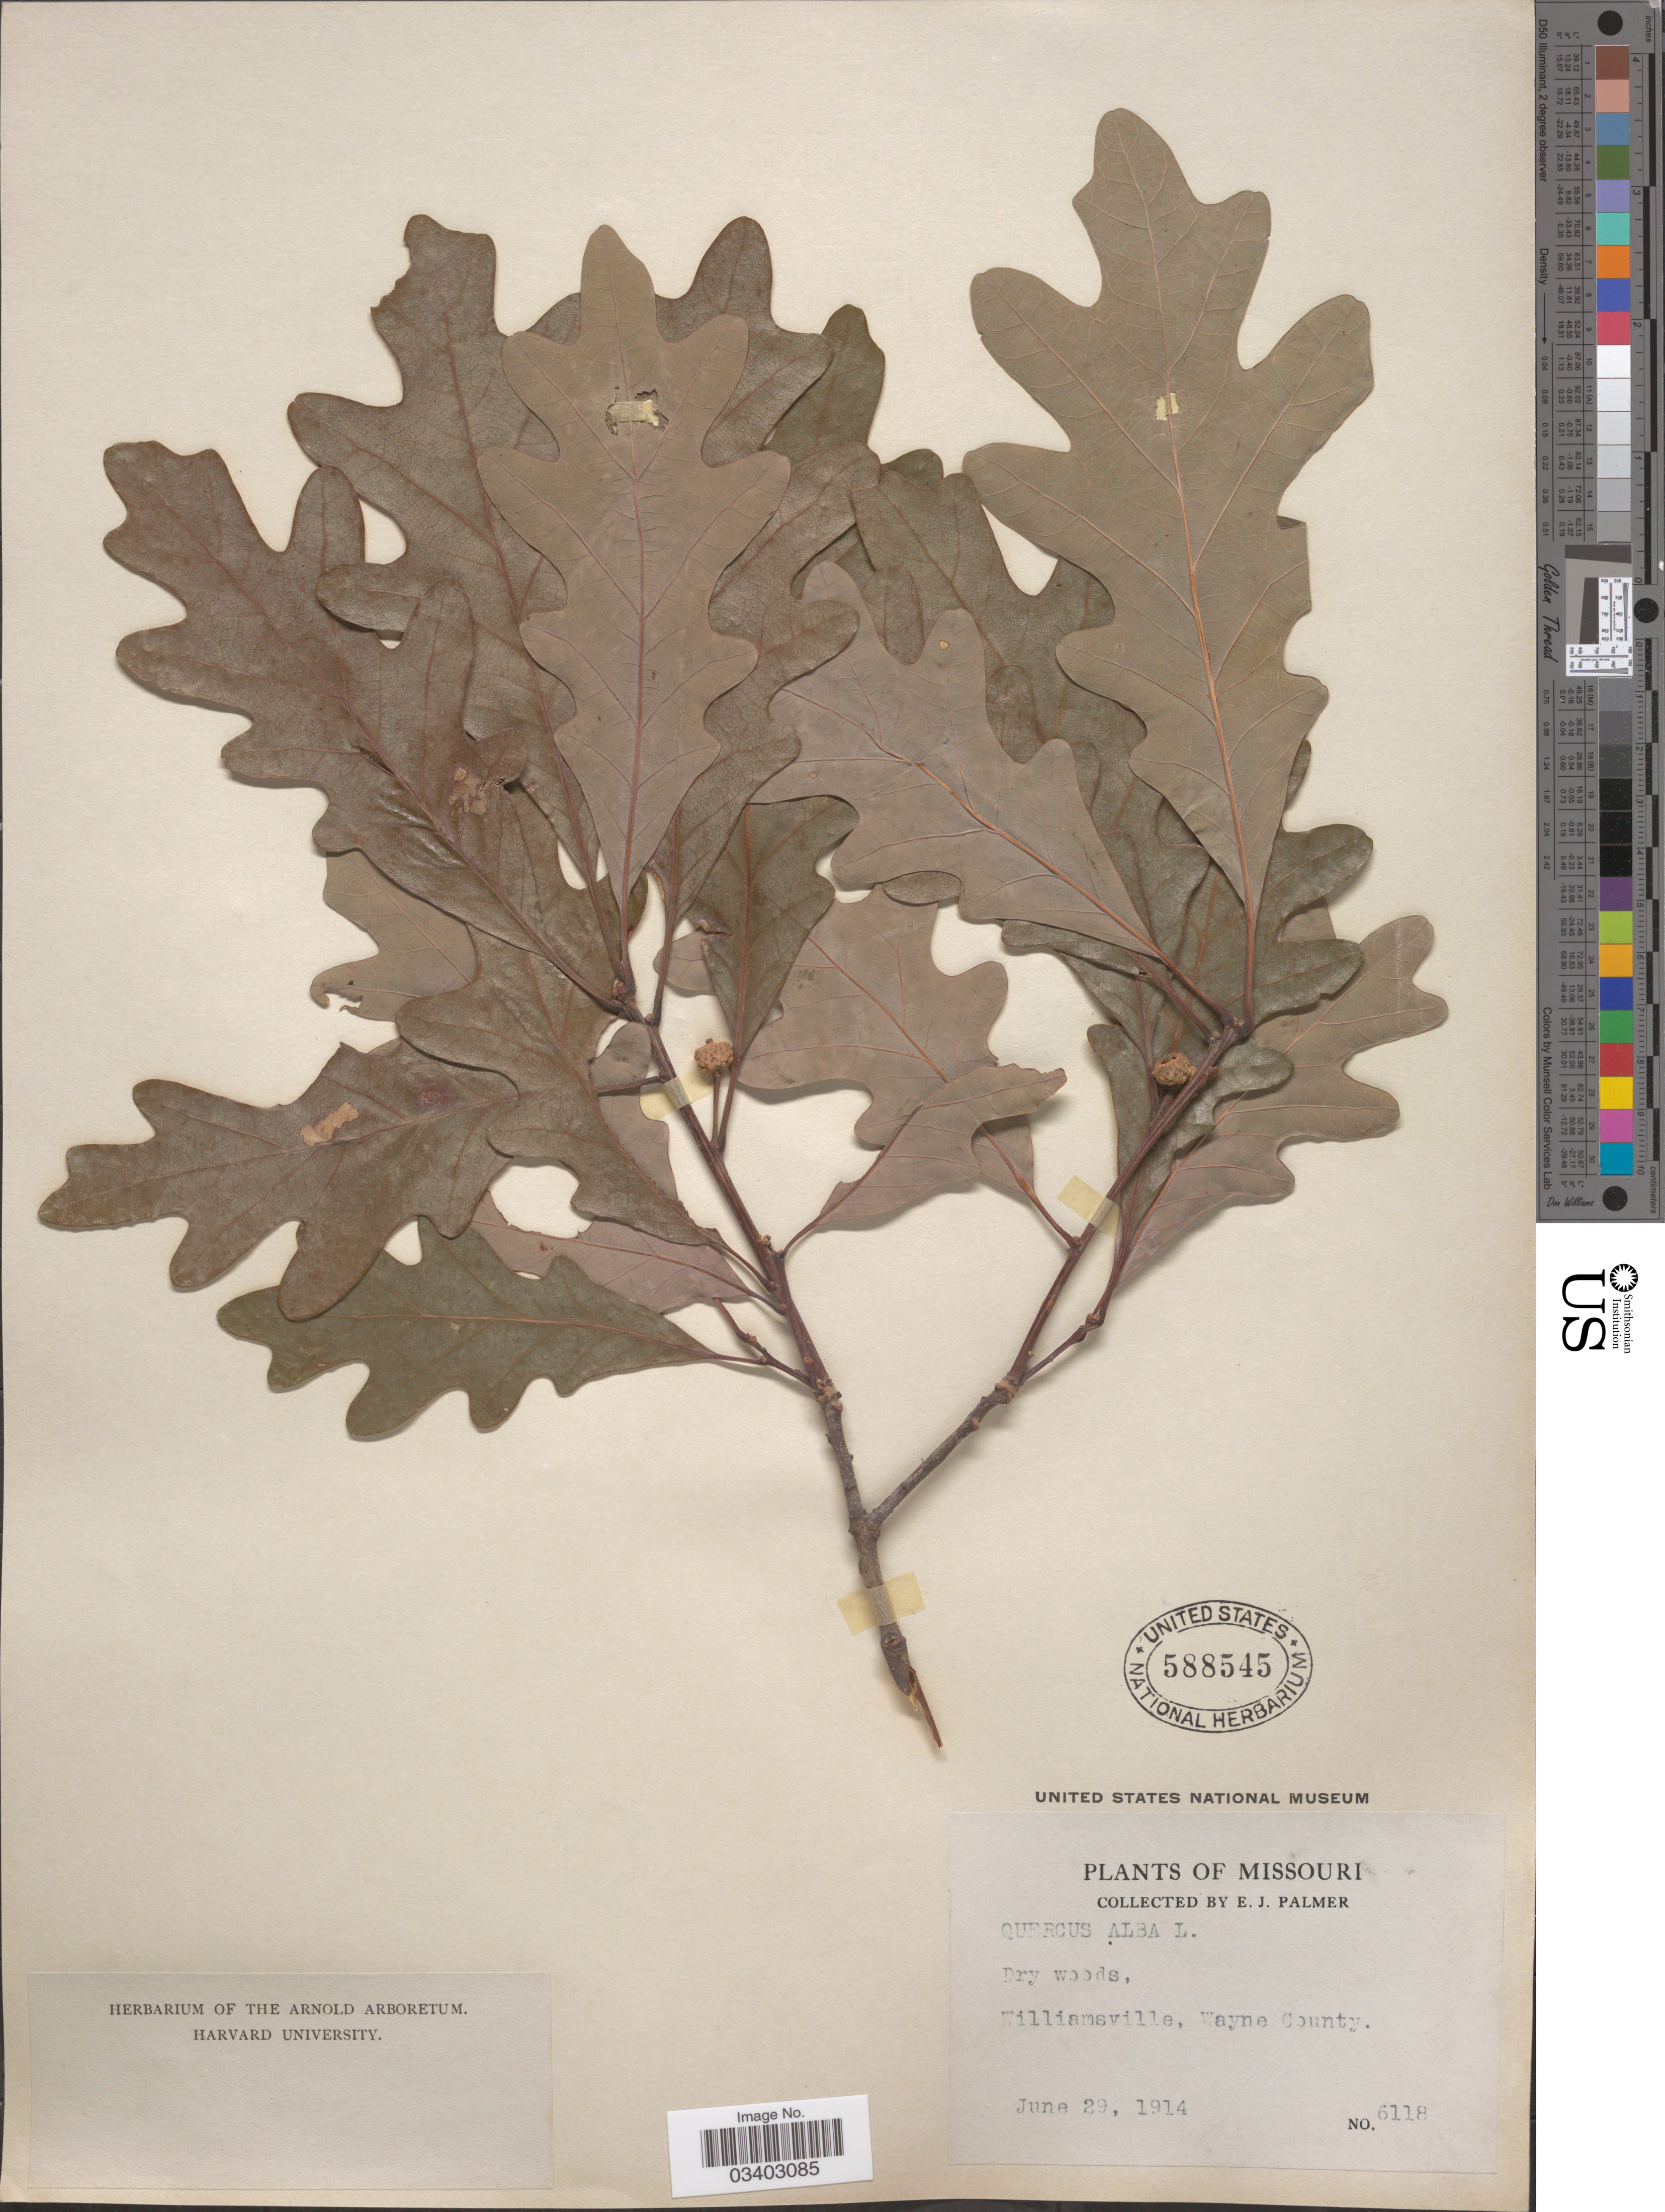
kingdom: Plantae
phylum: Tracheophyta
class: Magnoliopsida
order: Fagales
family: Fagaceae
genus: Quercus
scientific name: Quercus alba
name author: L.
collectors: E. J. Palmer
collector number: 6118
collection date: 1914-06-29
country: United States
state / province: Missouri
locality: Williamsville, Wayne County.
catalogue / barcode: US 588545